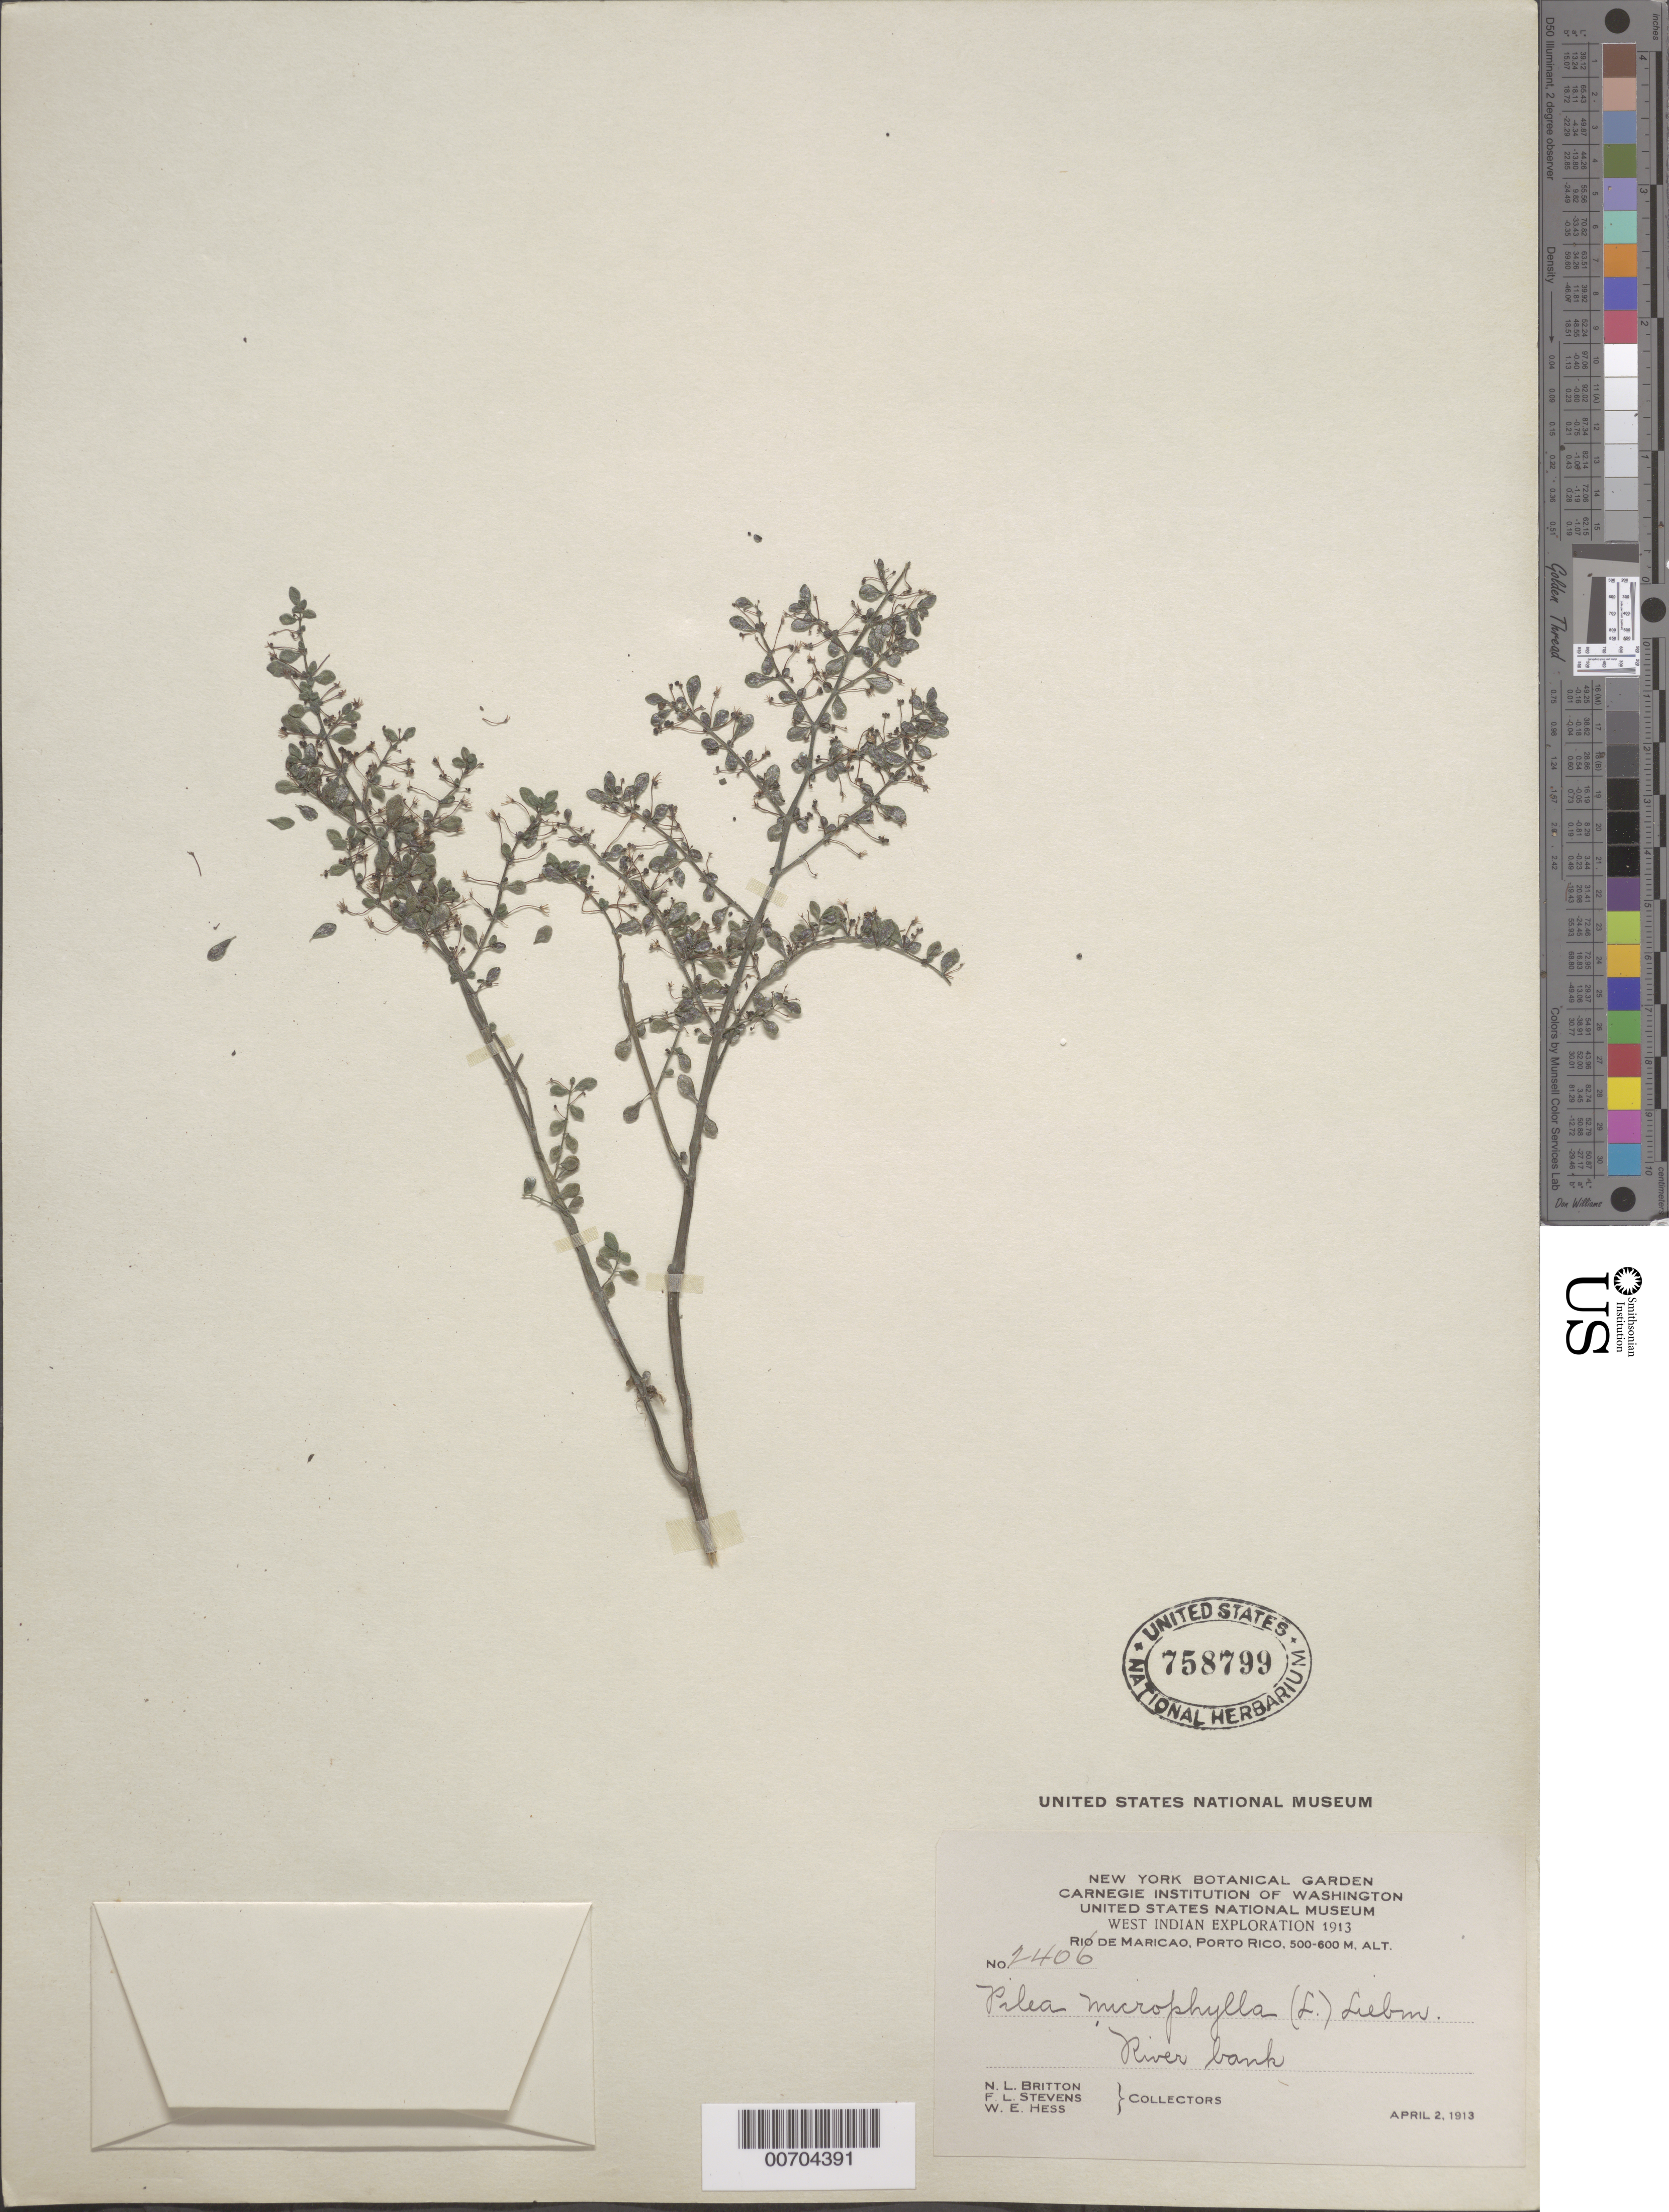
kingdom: Plantae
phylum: Tracheophyta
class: Magnoliopsida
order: Rosales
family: Urticaceae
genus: Pilea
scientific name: Pilea microphylla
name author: (L.) Liebm.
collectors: N. Britton, F. L. Stevens & W. Hess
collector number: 2406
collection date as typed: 02 Apr 1913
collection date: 1913-04-02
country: Puerto Rico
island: Greater Antilles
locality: Río de Maricao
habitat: River bank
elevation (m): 500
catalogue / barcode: US 758799